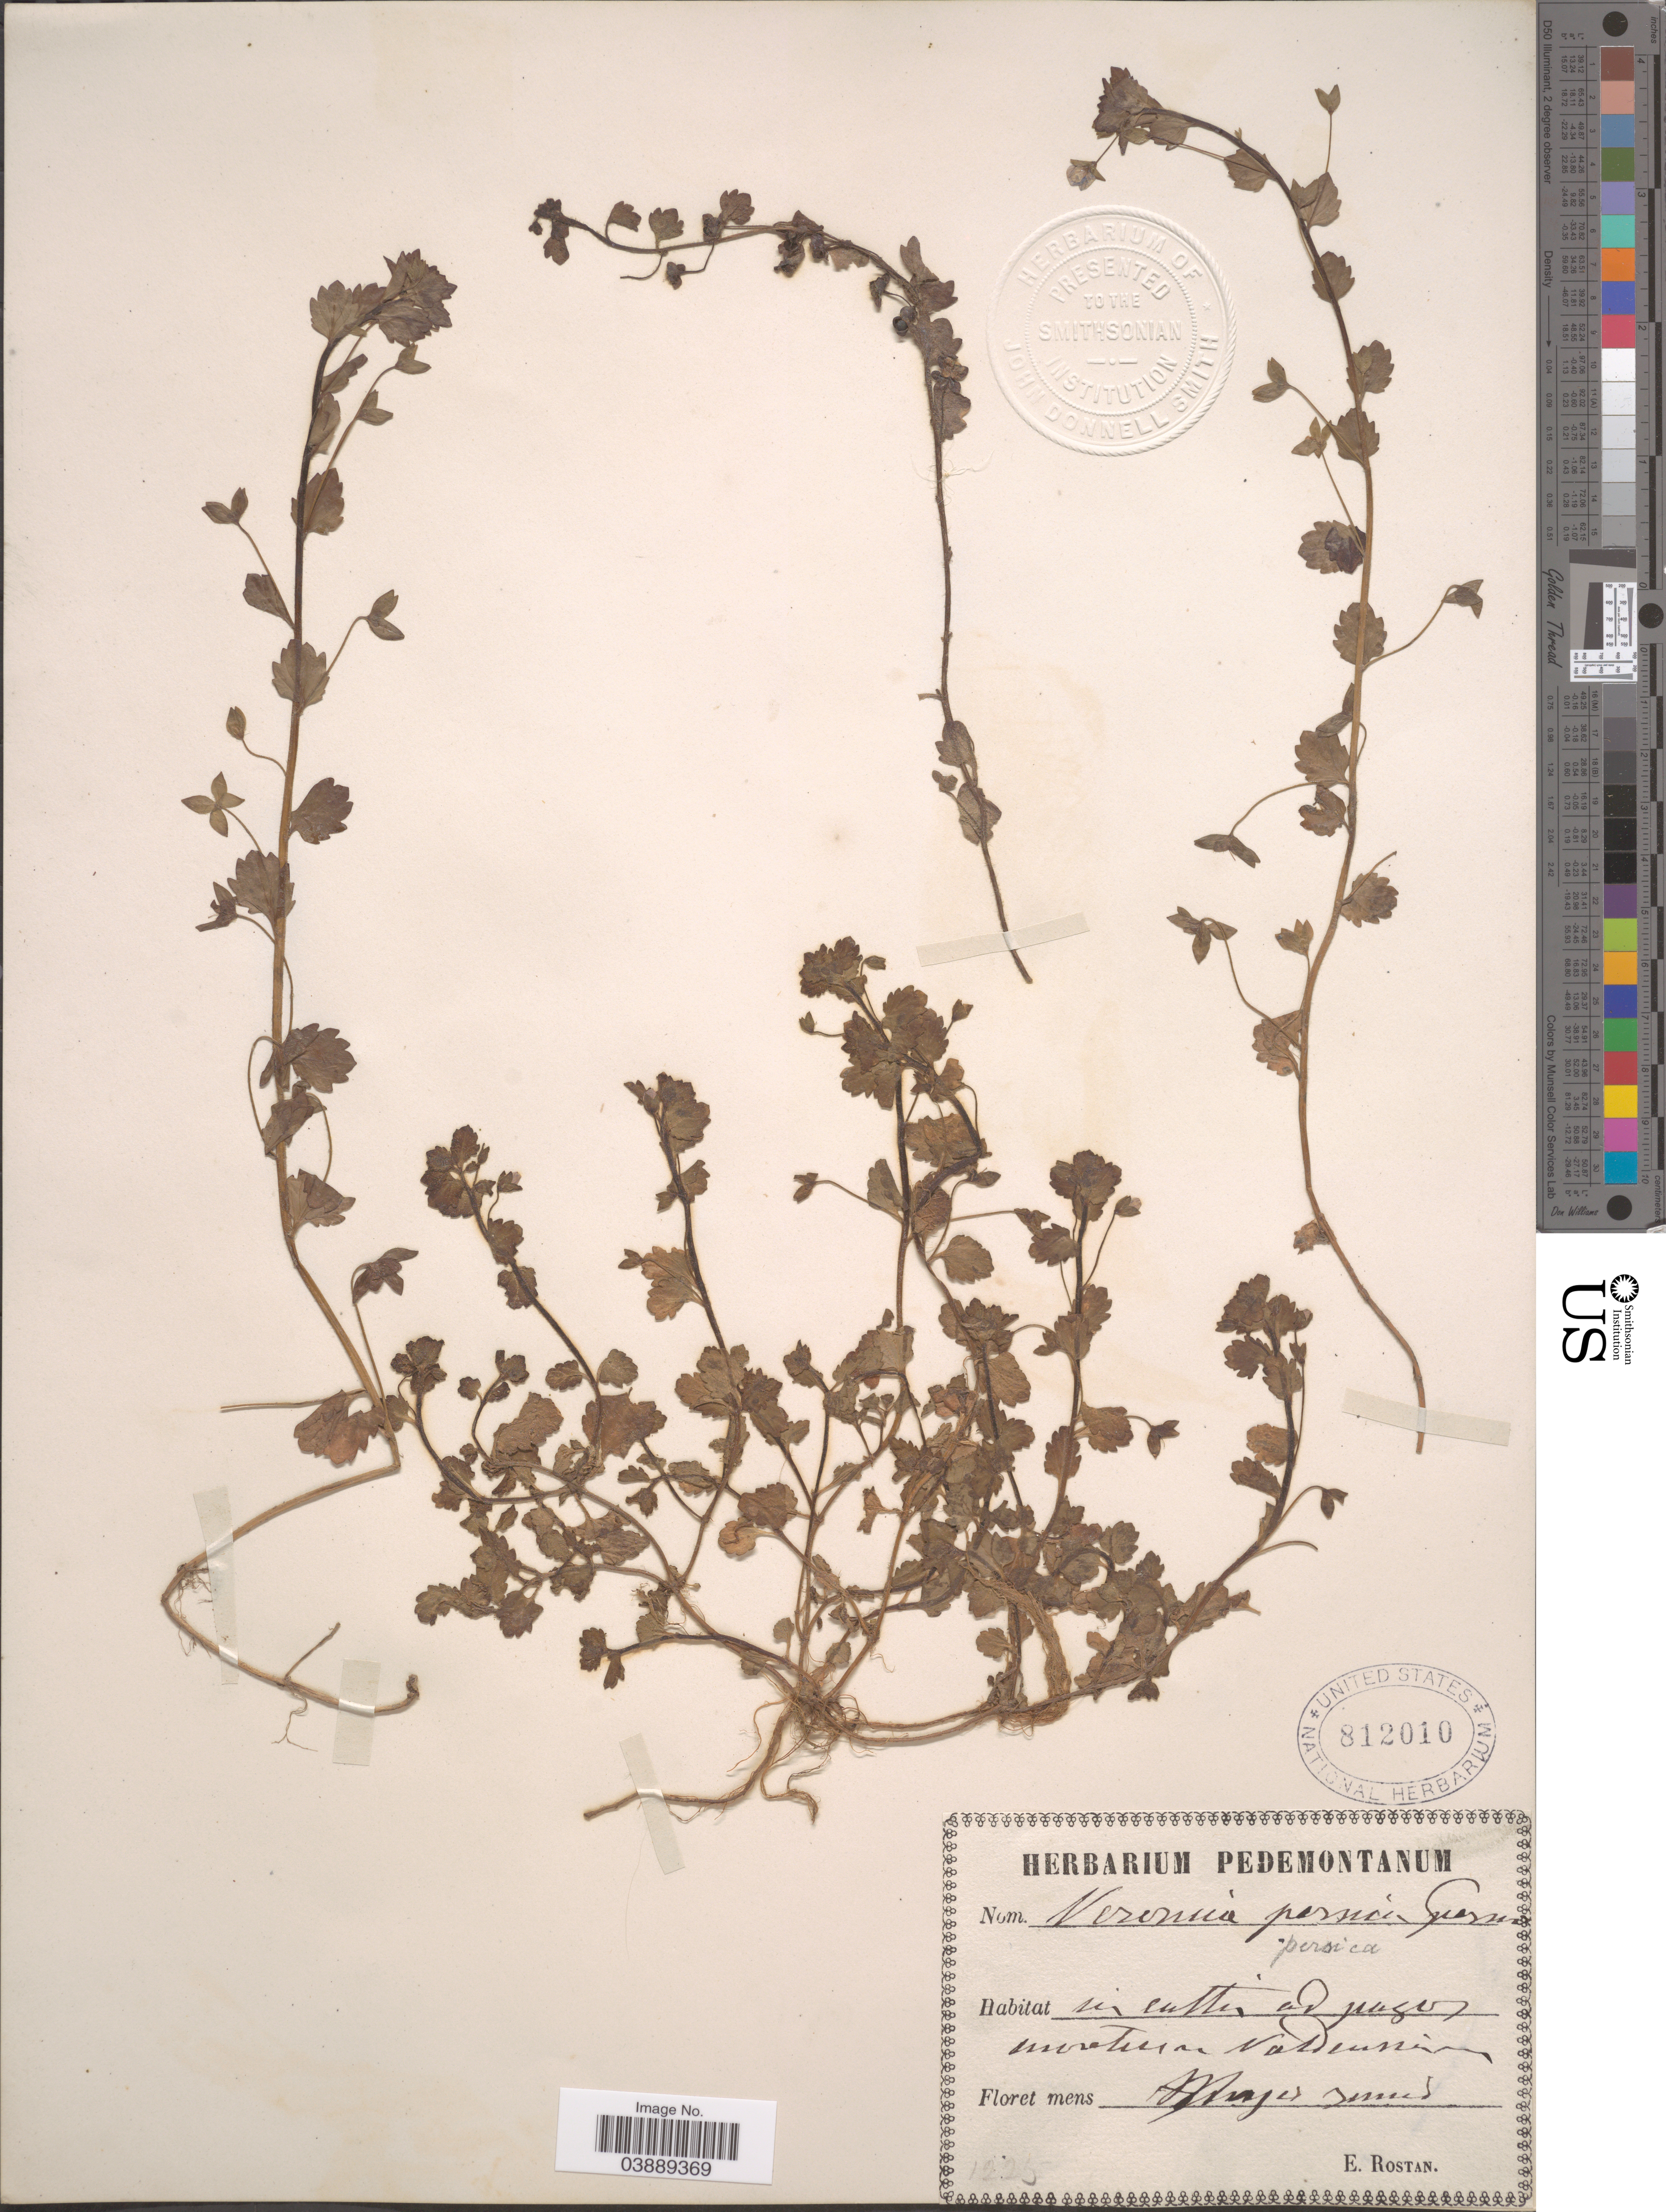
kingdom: Plantae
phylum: Tracheophyta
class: Magnoliopsida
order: Lamiales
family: Plantaginaceae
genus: Veronica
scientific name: Veronica persica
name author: Poir.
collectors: E. Rostan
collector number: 1225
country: Italy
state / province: Piedmont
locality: In cuttis ad pugos montanum Valdennim. [interpreted]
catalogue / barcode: US 812010